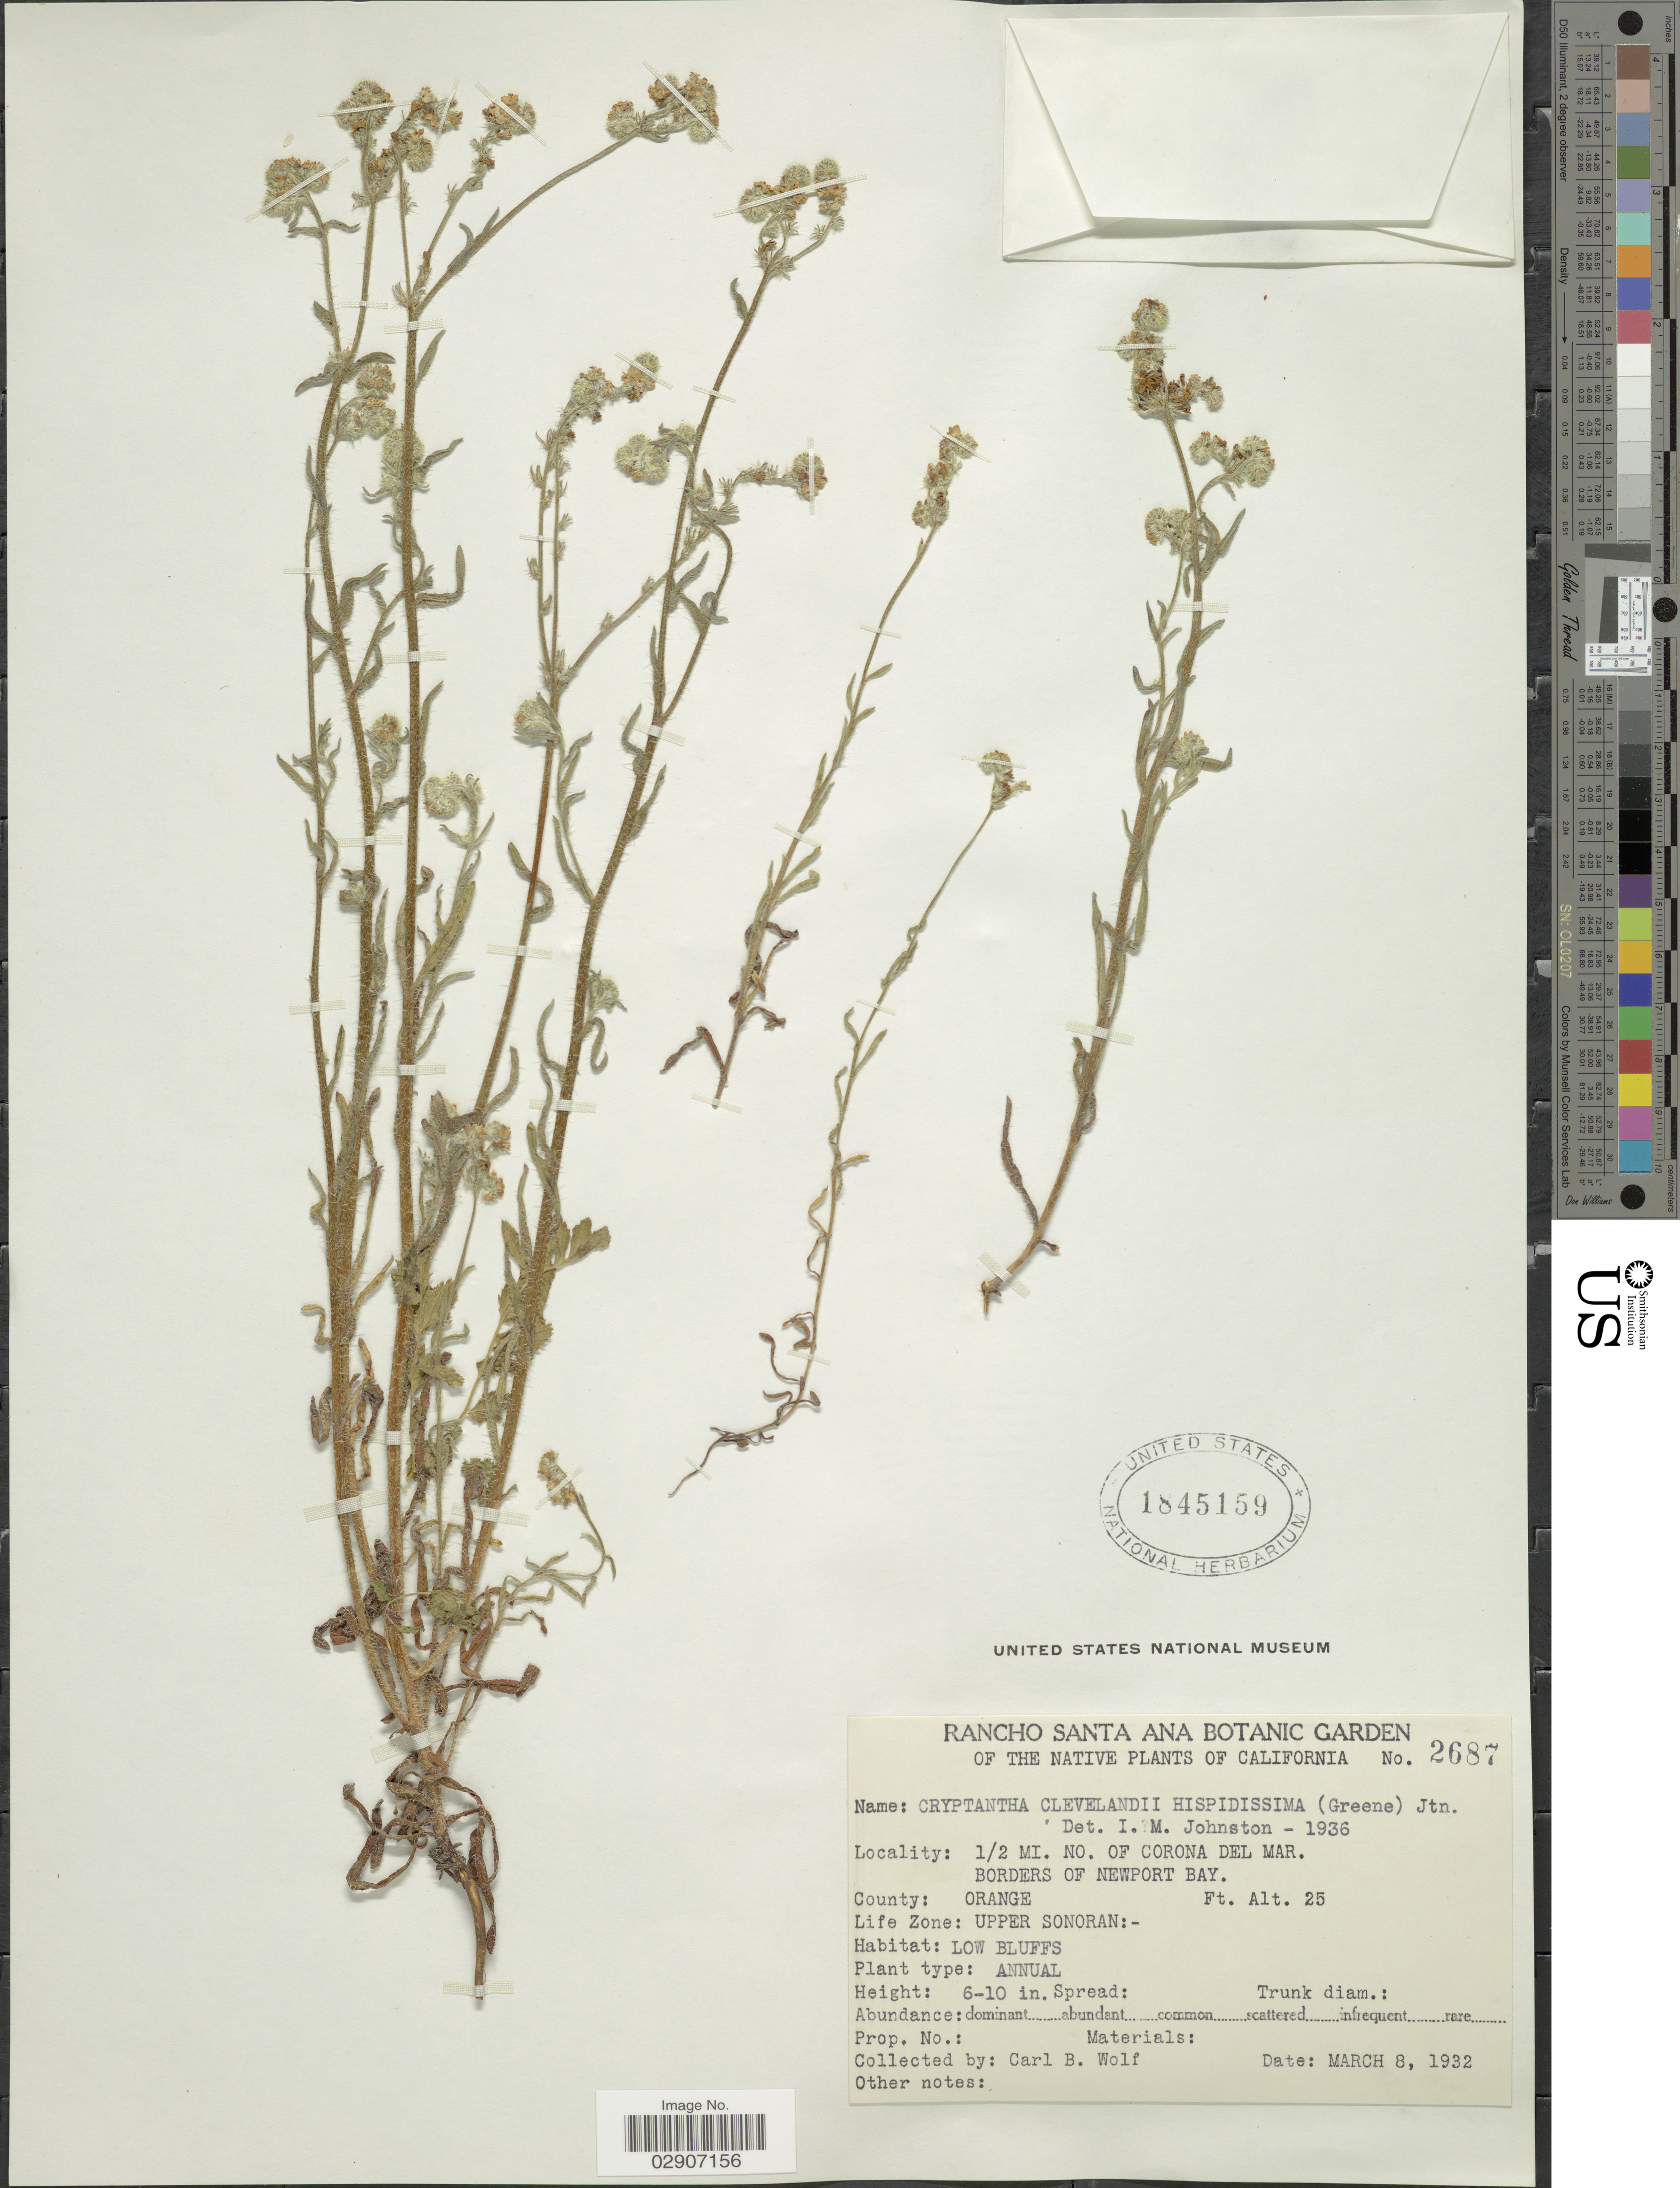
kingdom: Plantae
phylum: Tracheophyta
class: Magnoliopsida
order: Boraginales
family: Boraginaceae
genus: Cryptantha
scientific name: Cryptantha clevelandii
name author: Greene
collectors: C. B. Wolf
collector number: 2687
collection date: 1932-03-08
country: United States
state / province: California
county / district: Orange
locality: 1/2 mi. NO. of Corona del Mar. Borders of Newport Bay. County: Orange, Life Zone: Upper Sonoran.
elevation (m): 8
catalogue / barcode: US 1845159